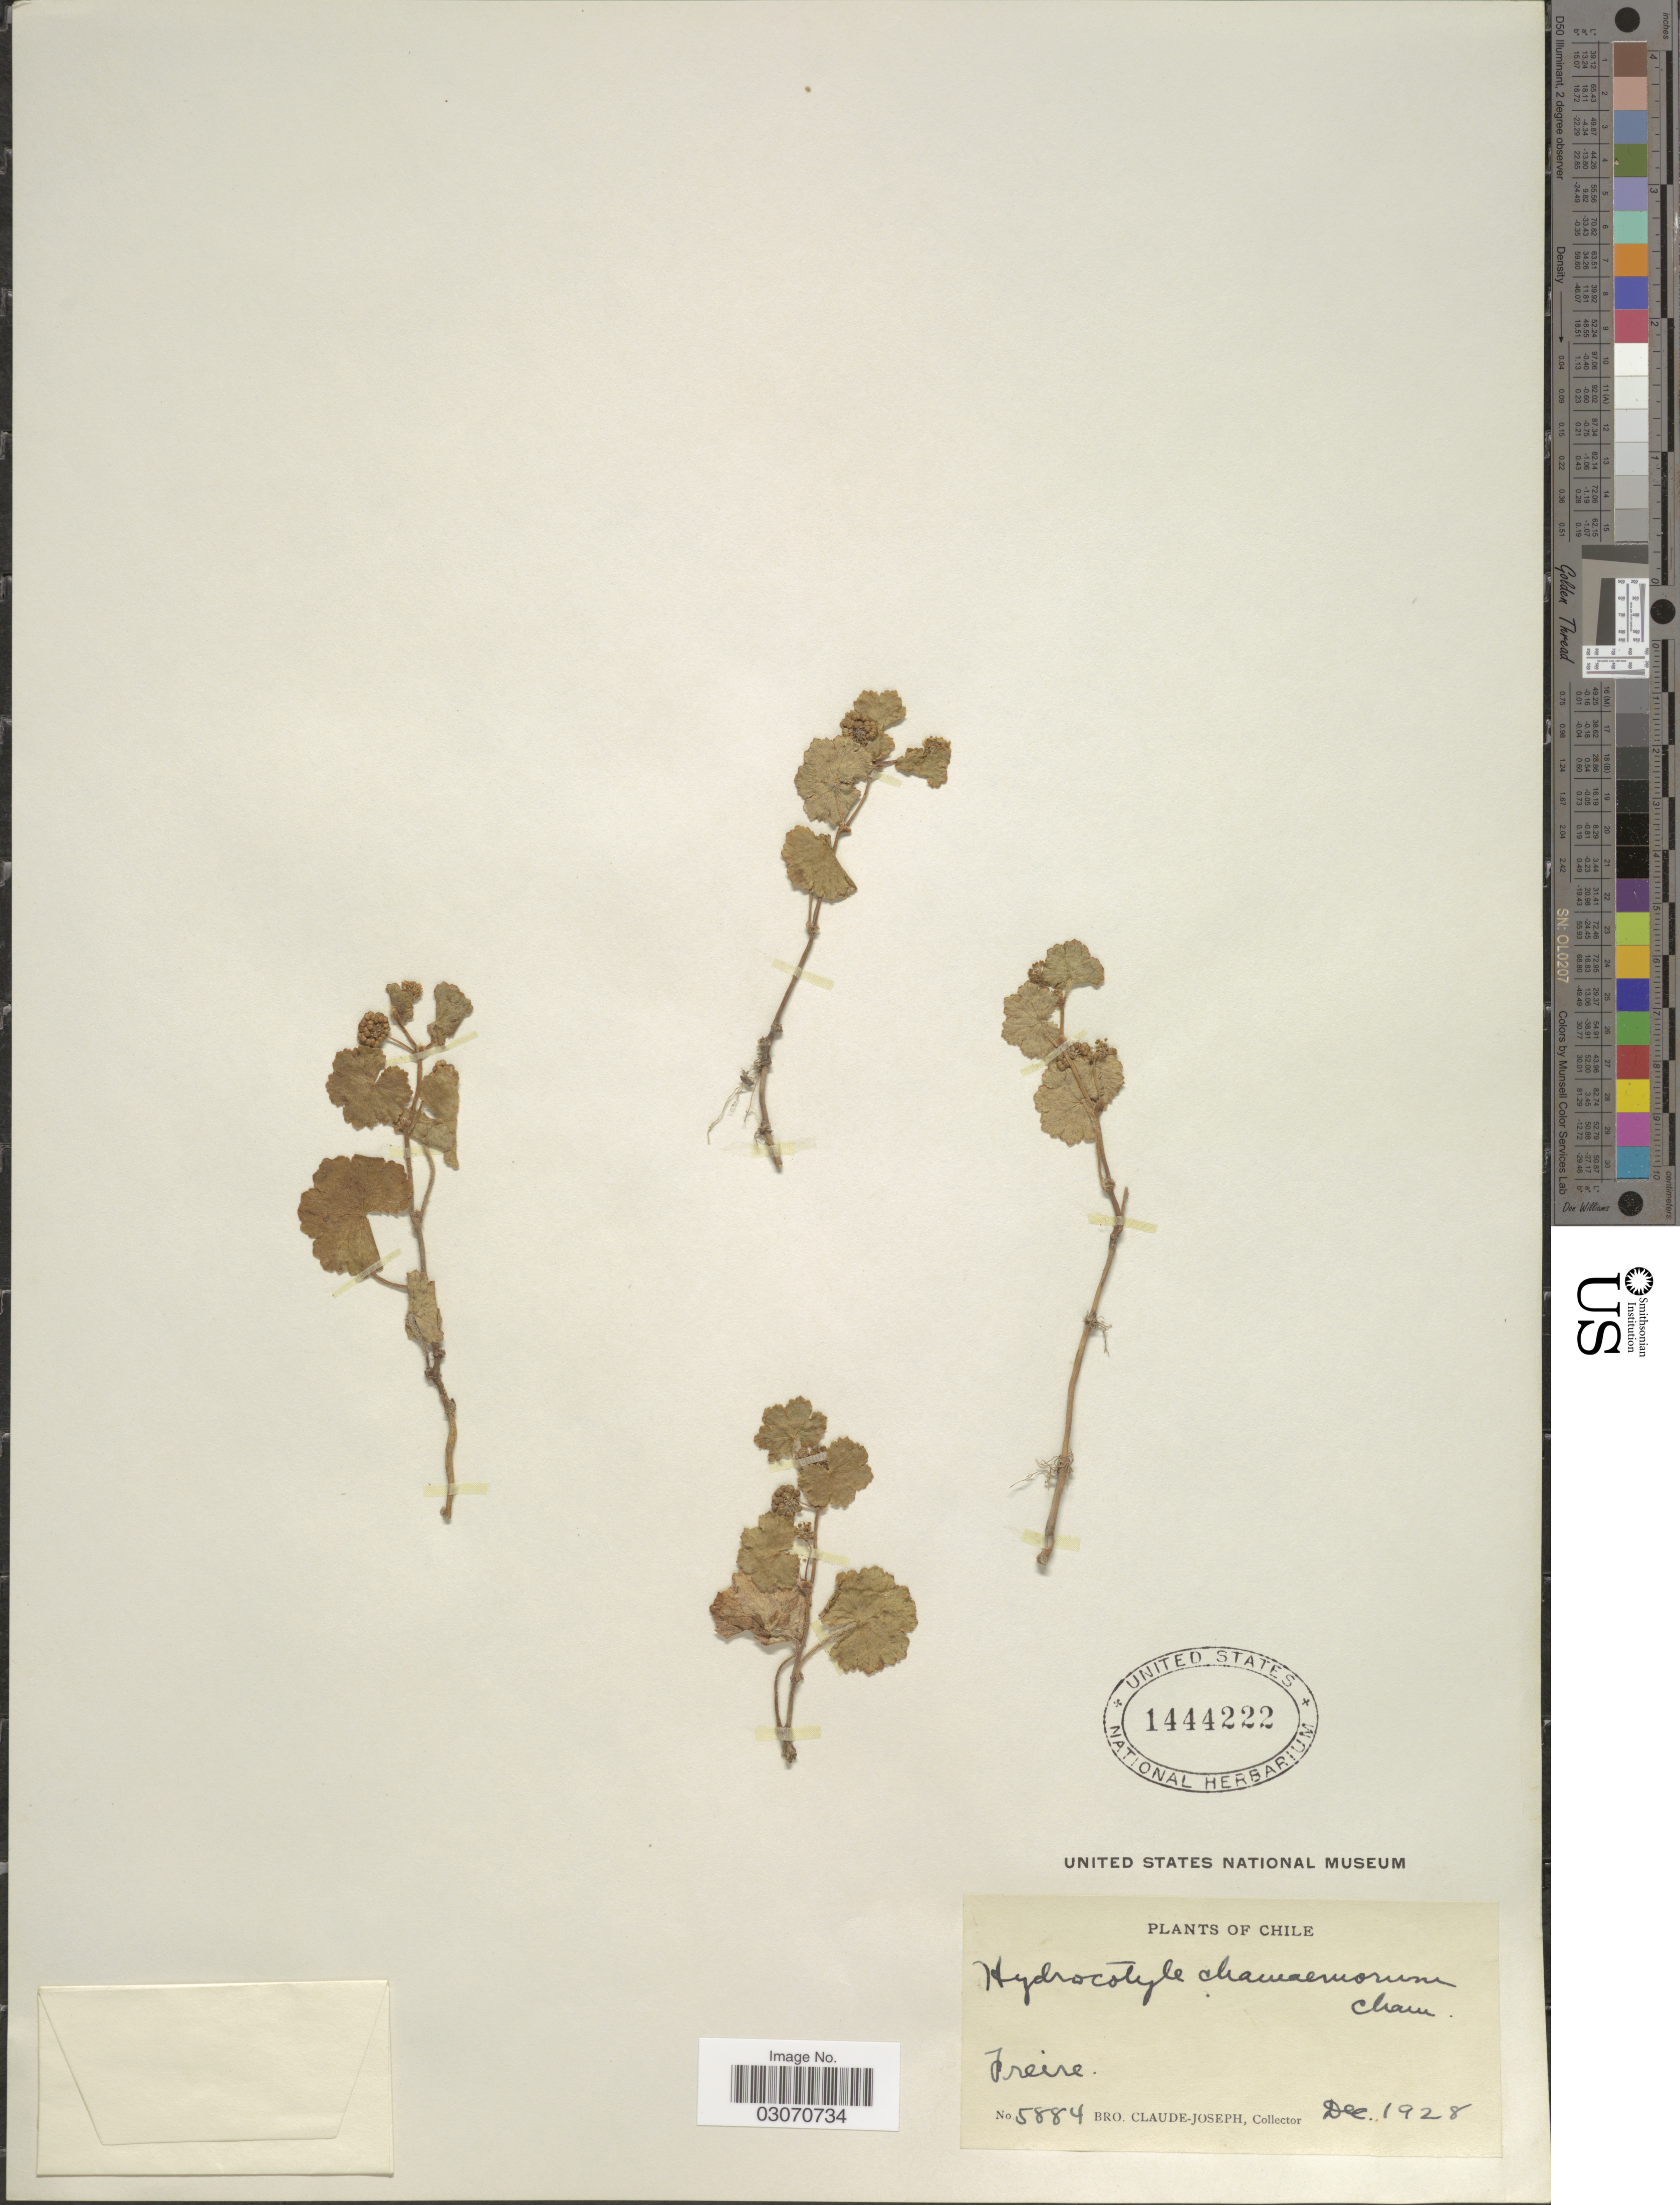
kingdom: Plantae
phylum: Tracheophyta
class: Magnoliopsida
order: Apiales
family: Araliaceae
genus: Hydrocotyle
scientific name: Hydrocotyle chamaemorus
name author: Cham. & Schltdl.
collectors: Bro. Claude-Joseph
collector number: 5884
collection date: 1928-12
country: Chile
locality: Freire.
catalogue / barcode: US 1444222